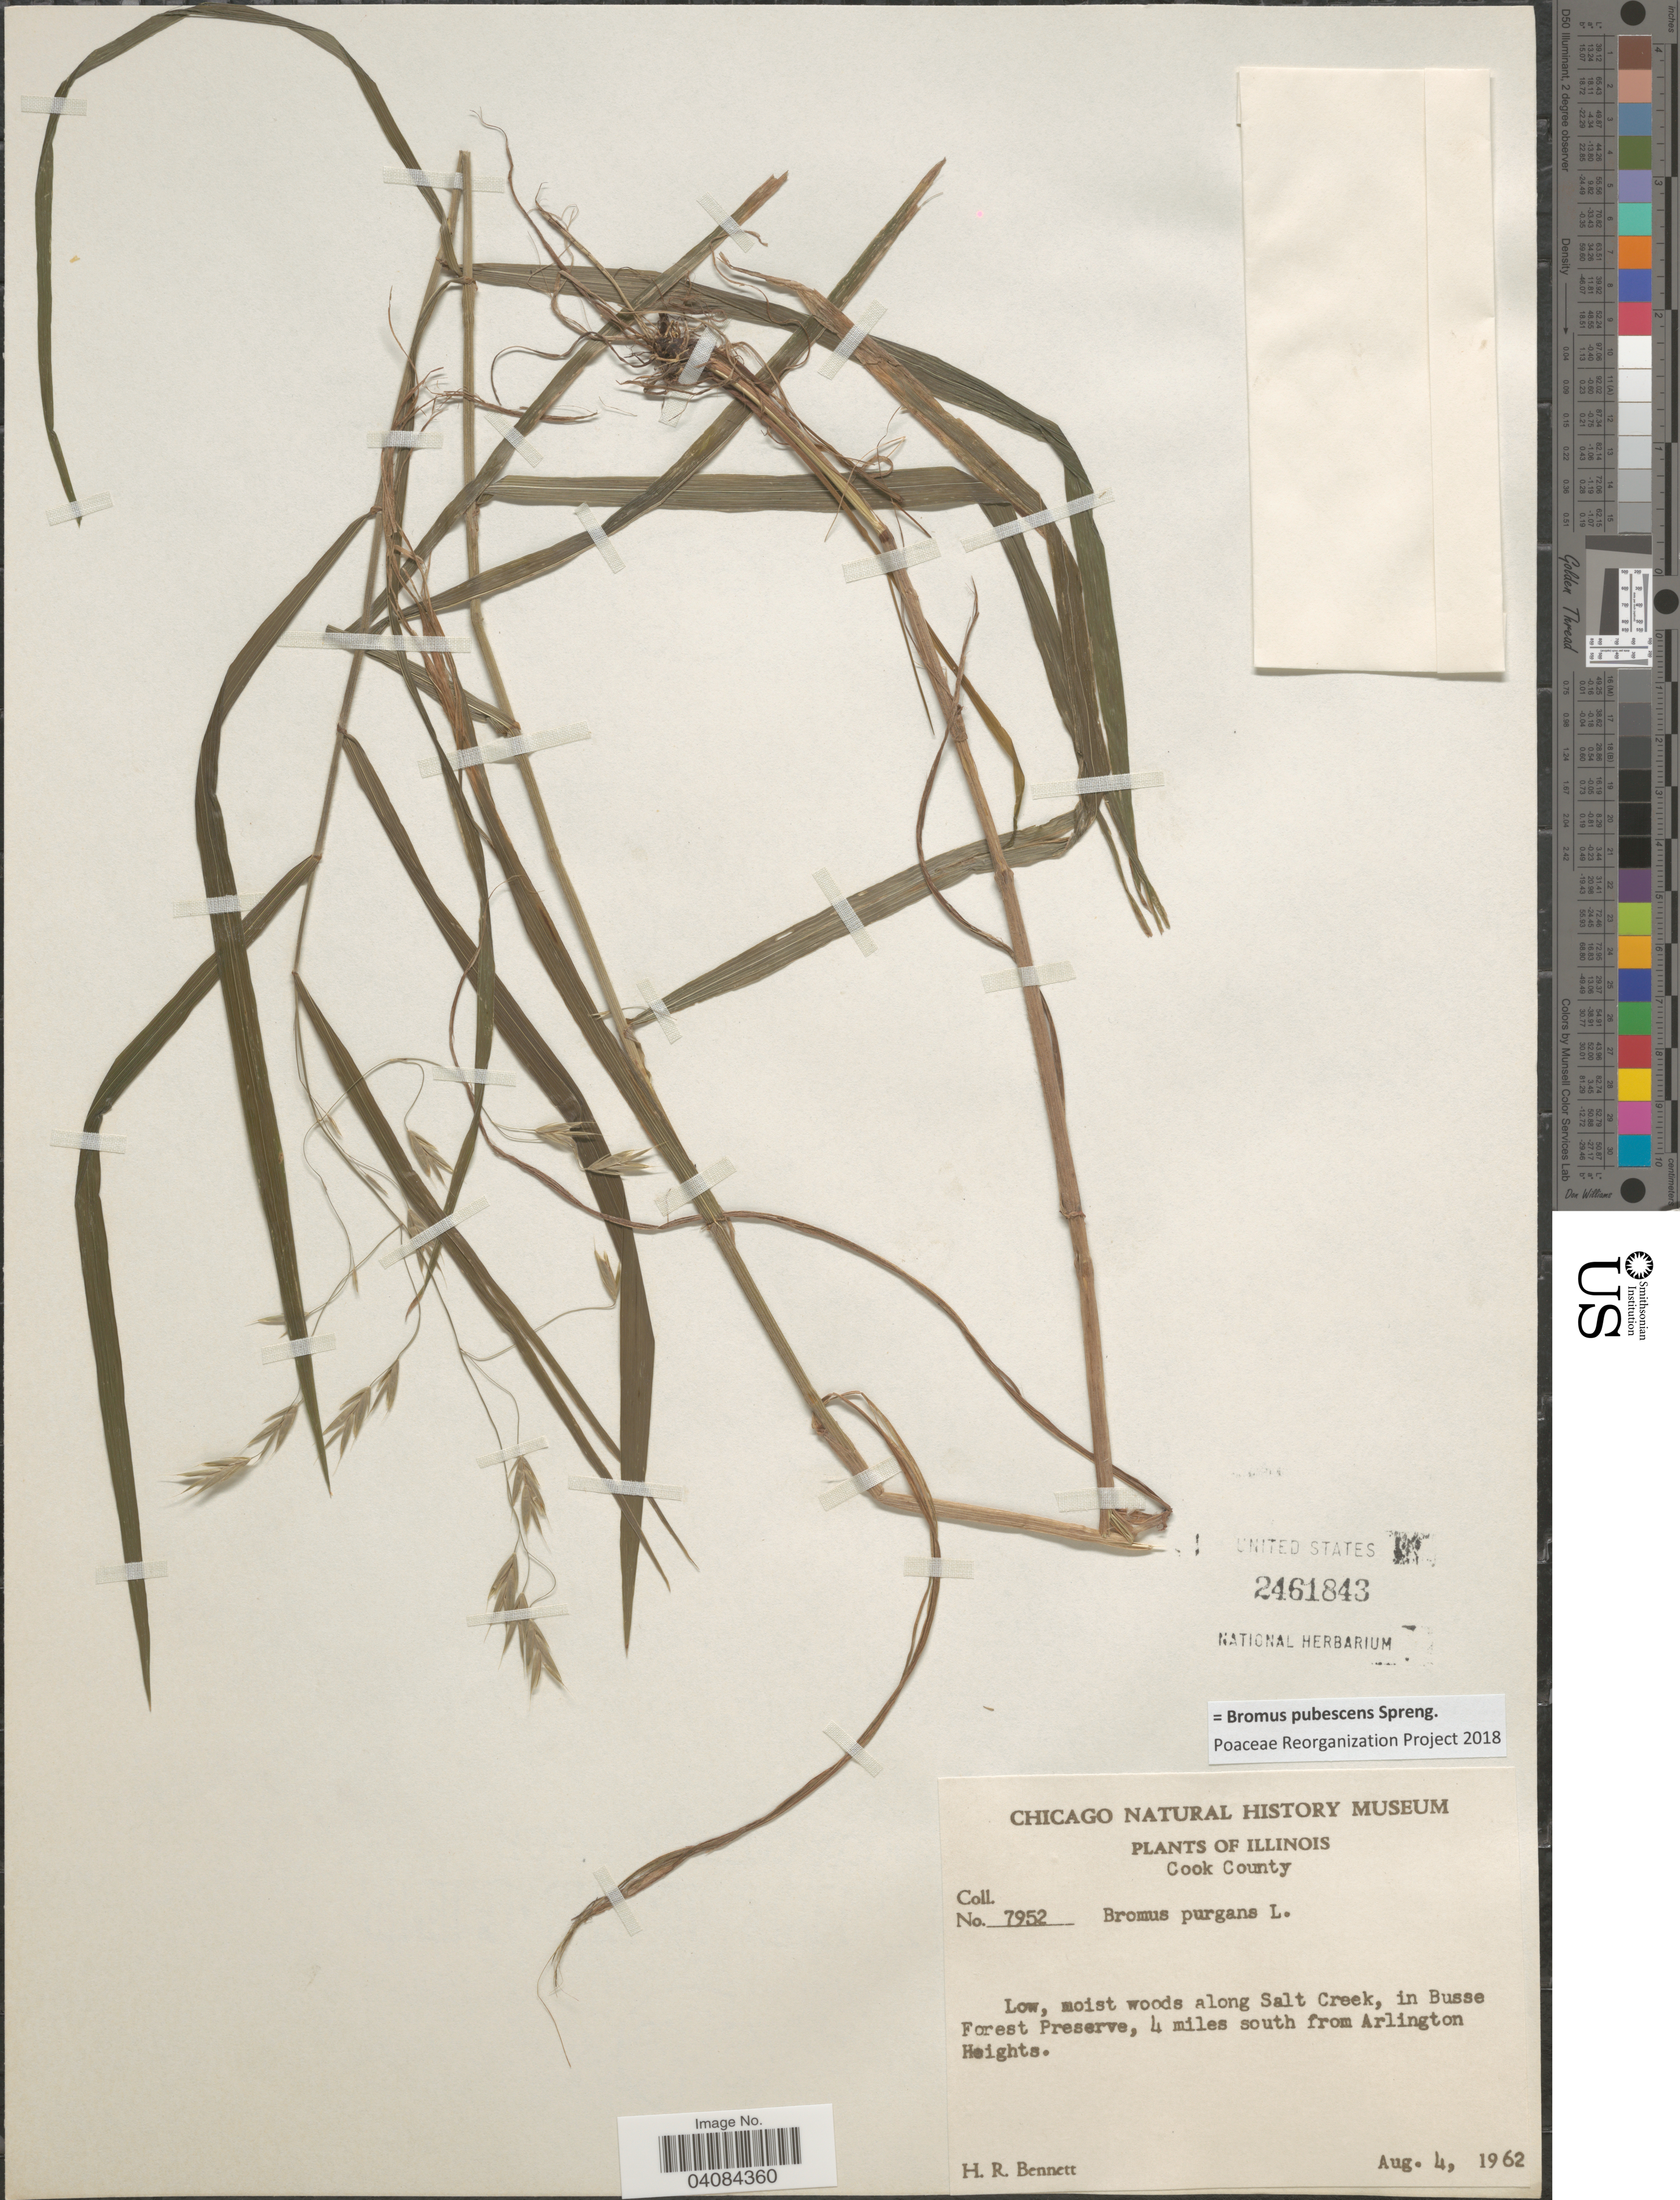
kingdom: Plantae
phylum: Tracheophyta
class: Liliopsida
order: Poales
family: Poaceae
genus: Bromus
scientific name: Bromus pubescens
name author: Muhl. ex Willd.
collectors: H. R. Bennett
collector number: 7952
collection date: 1962-08-04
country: United States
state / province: Illinois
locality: Cook County. Low, moist woods along Salt Creek, in Busse Forest Preserve, 4 miles south from Arlington Heights.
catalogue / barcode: US 2461843